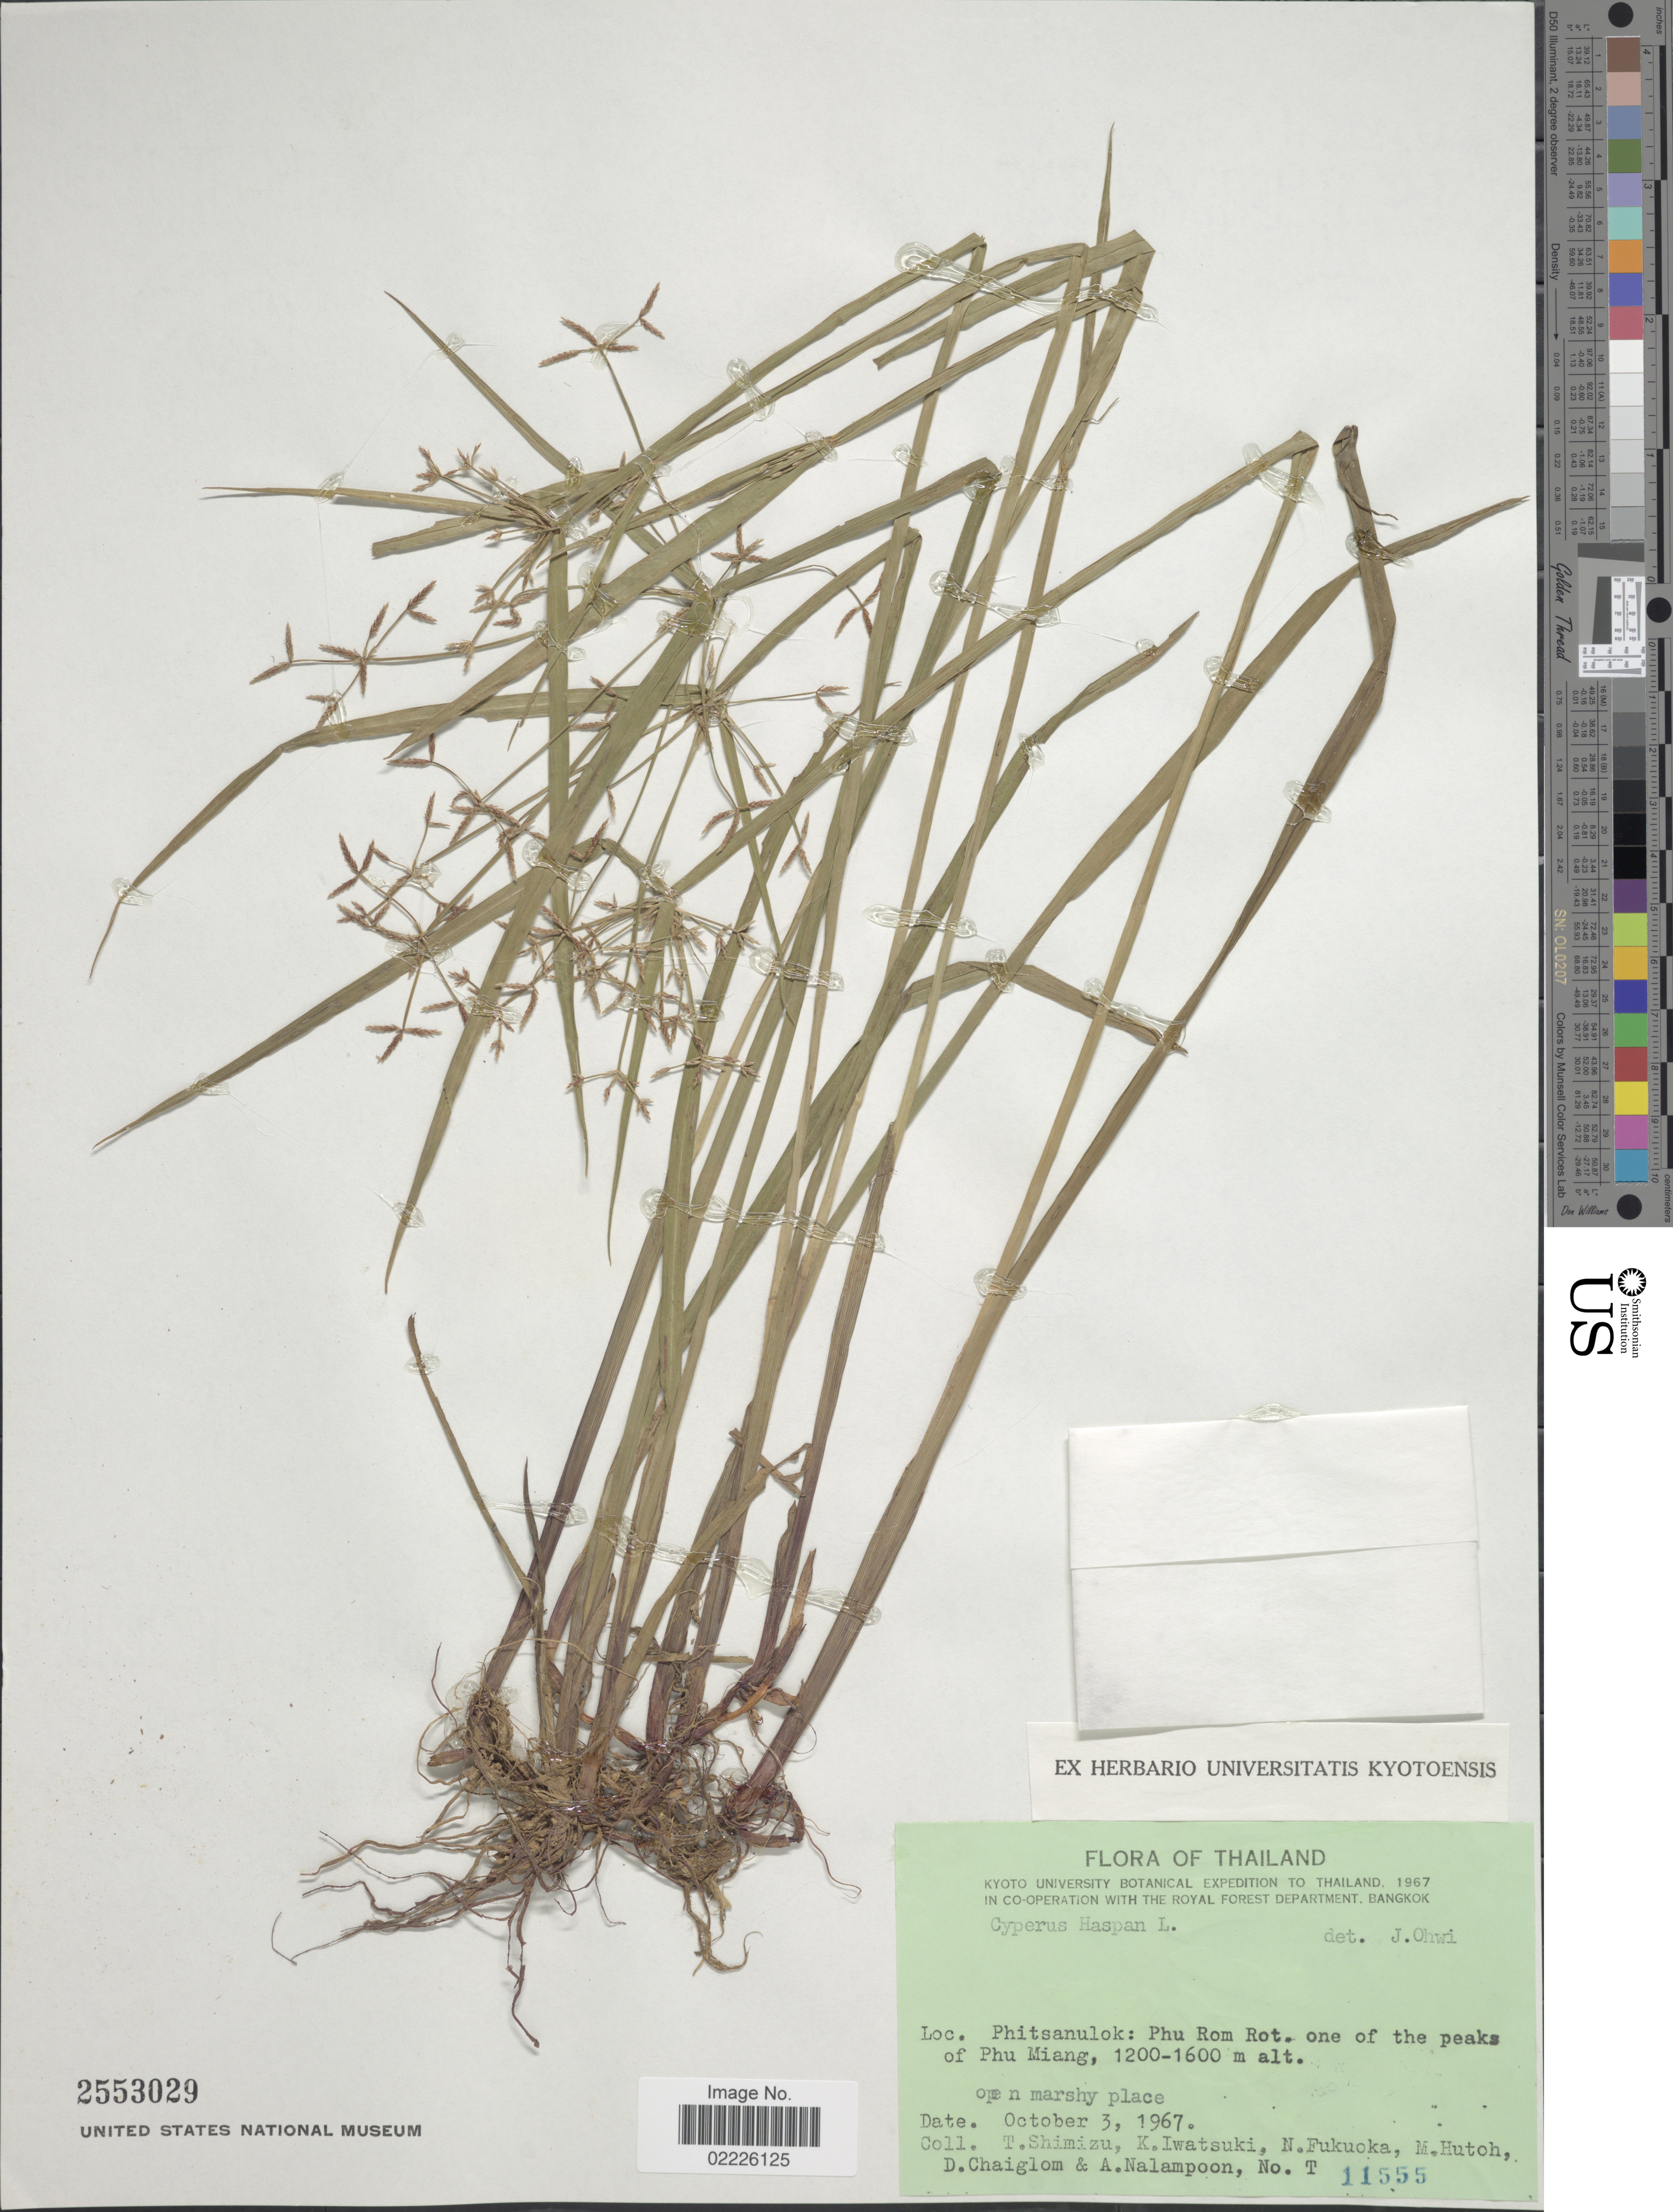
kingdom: Plantae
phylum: Tracheophyta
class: Liliopsida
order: Poales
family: Cyperaceae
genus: Cyperus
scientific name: Cyperus haspan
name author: L.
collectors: T. Shimizu, K. Iwatsuki, N. Fukuoka, M. Hutoh & et al.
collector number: T11555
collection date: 1967-10-03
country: Thailand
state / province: Phitsanulok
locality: Phitsanulok: Phu Rom Rot, on of the peaks of Phu Miang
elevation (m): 1200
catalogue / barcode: US 2553029